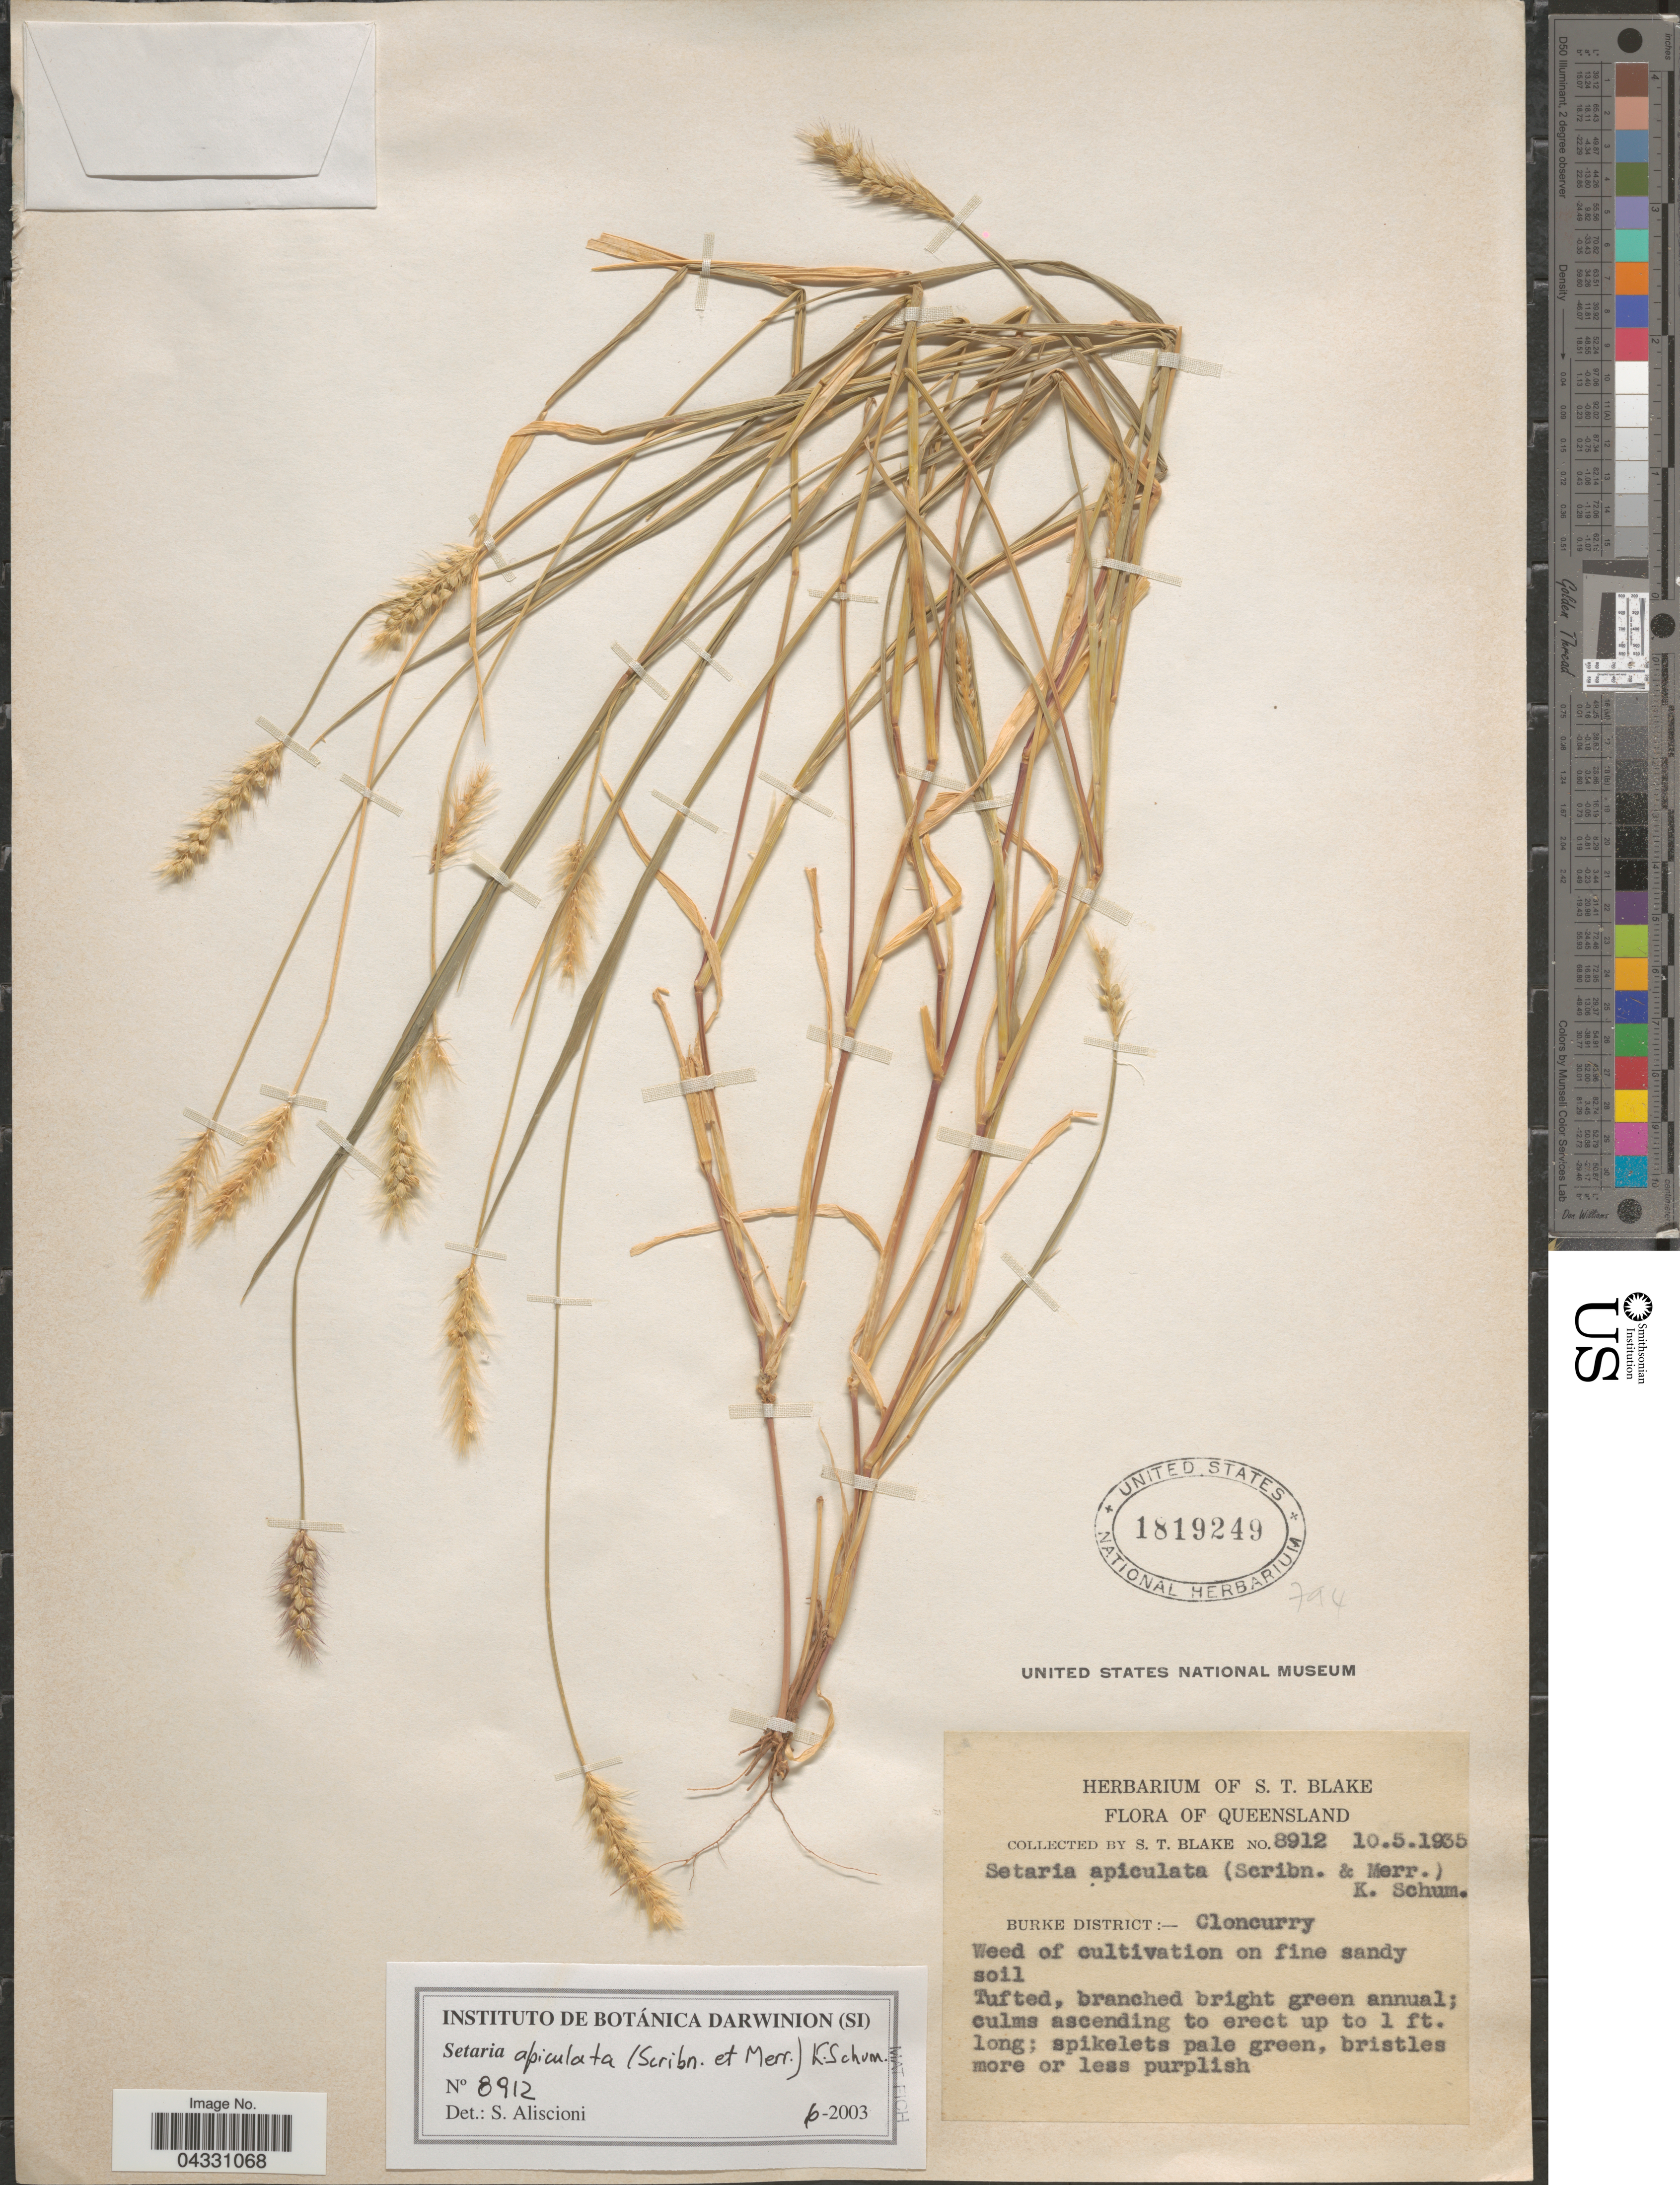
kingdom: Plantae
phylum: Tracheophyta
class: Liliopsida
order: Poales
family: Poaceae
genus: Setaria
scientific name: Setaria apiculata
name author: (Scribn. & Merr.) K. Schum.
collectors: S. T. Blake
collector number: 8912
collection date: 1935-05-10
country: Australia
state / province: Queensland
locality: Burke District:- Cloncurry.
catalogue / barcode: US 1819249